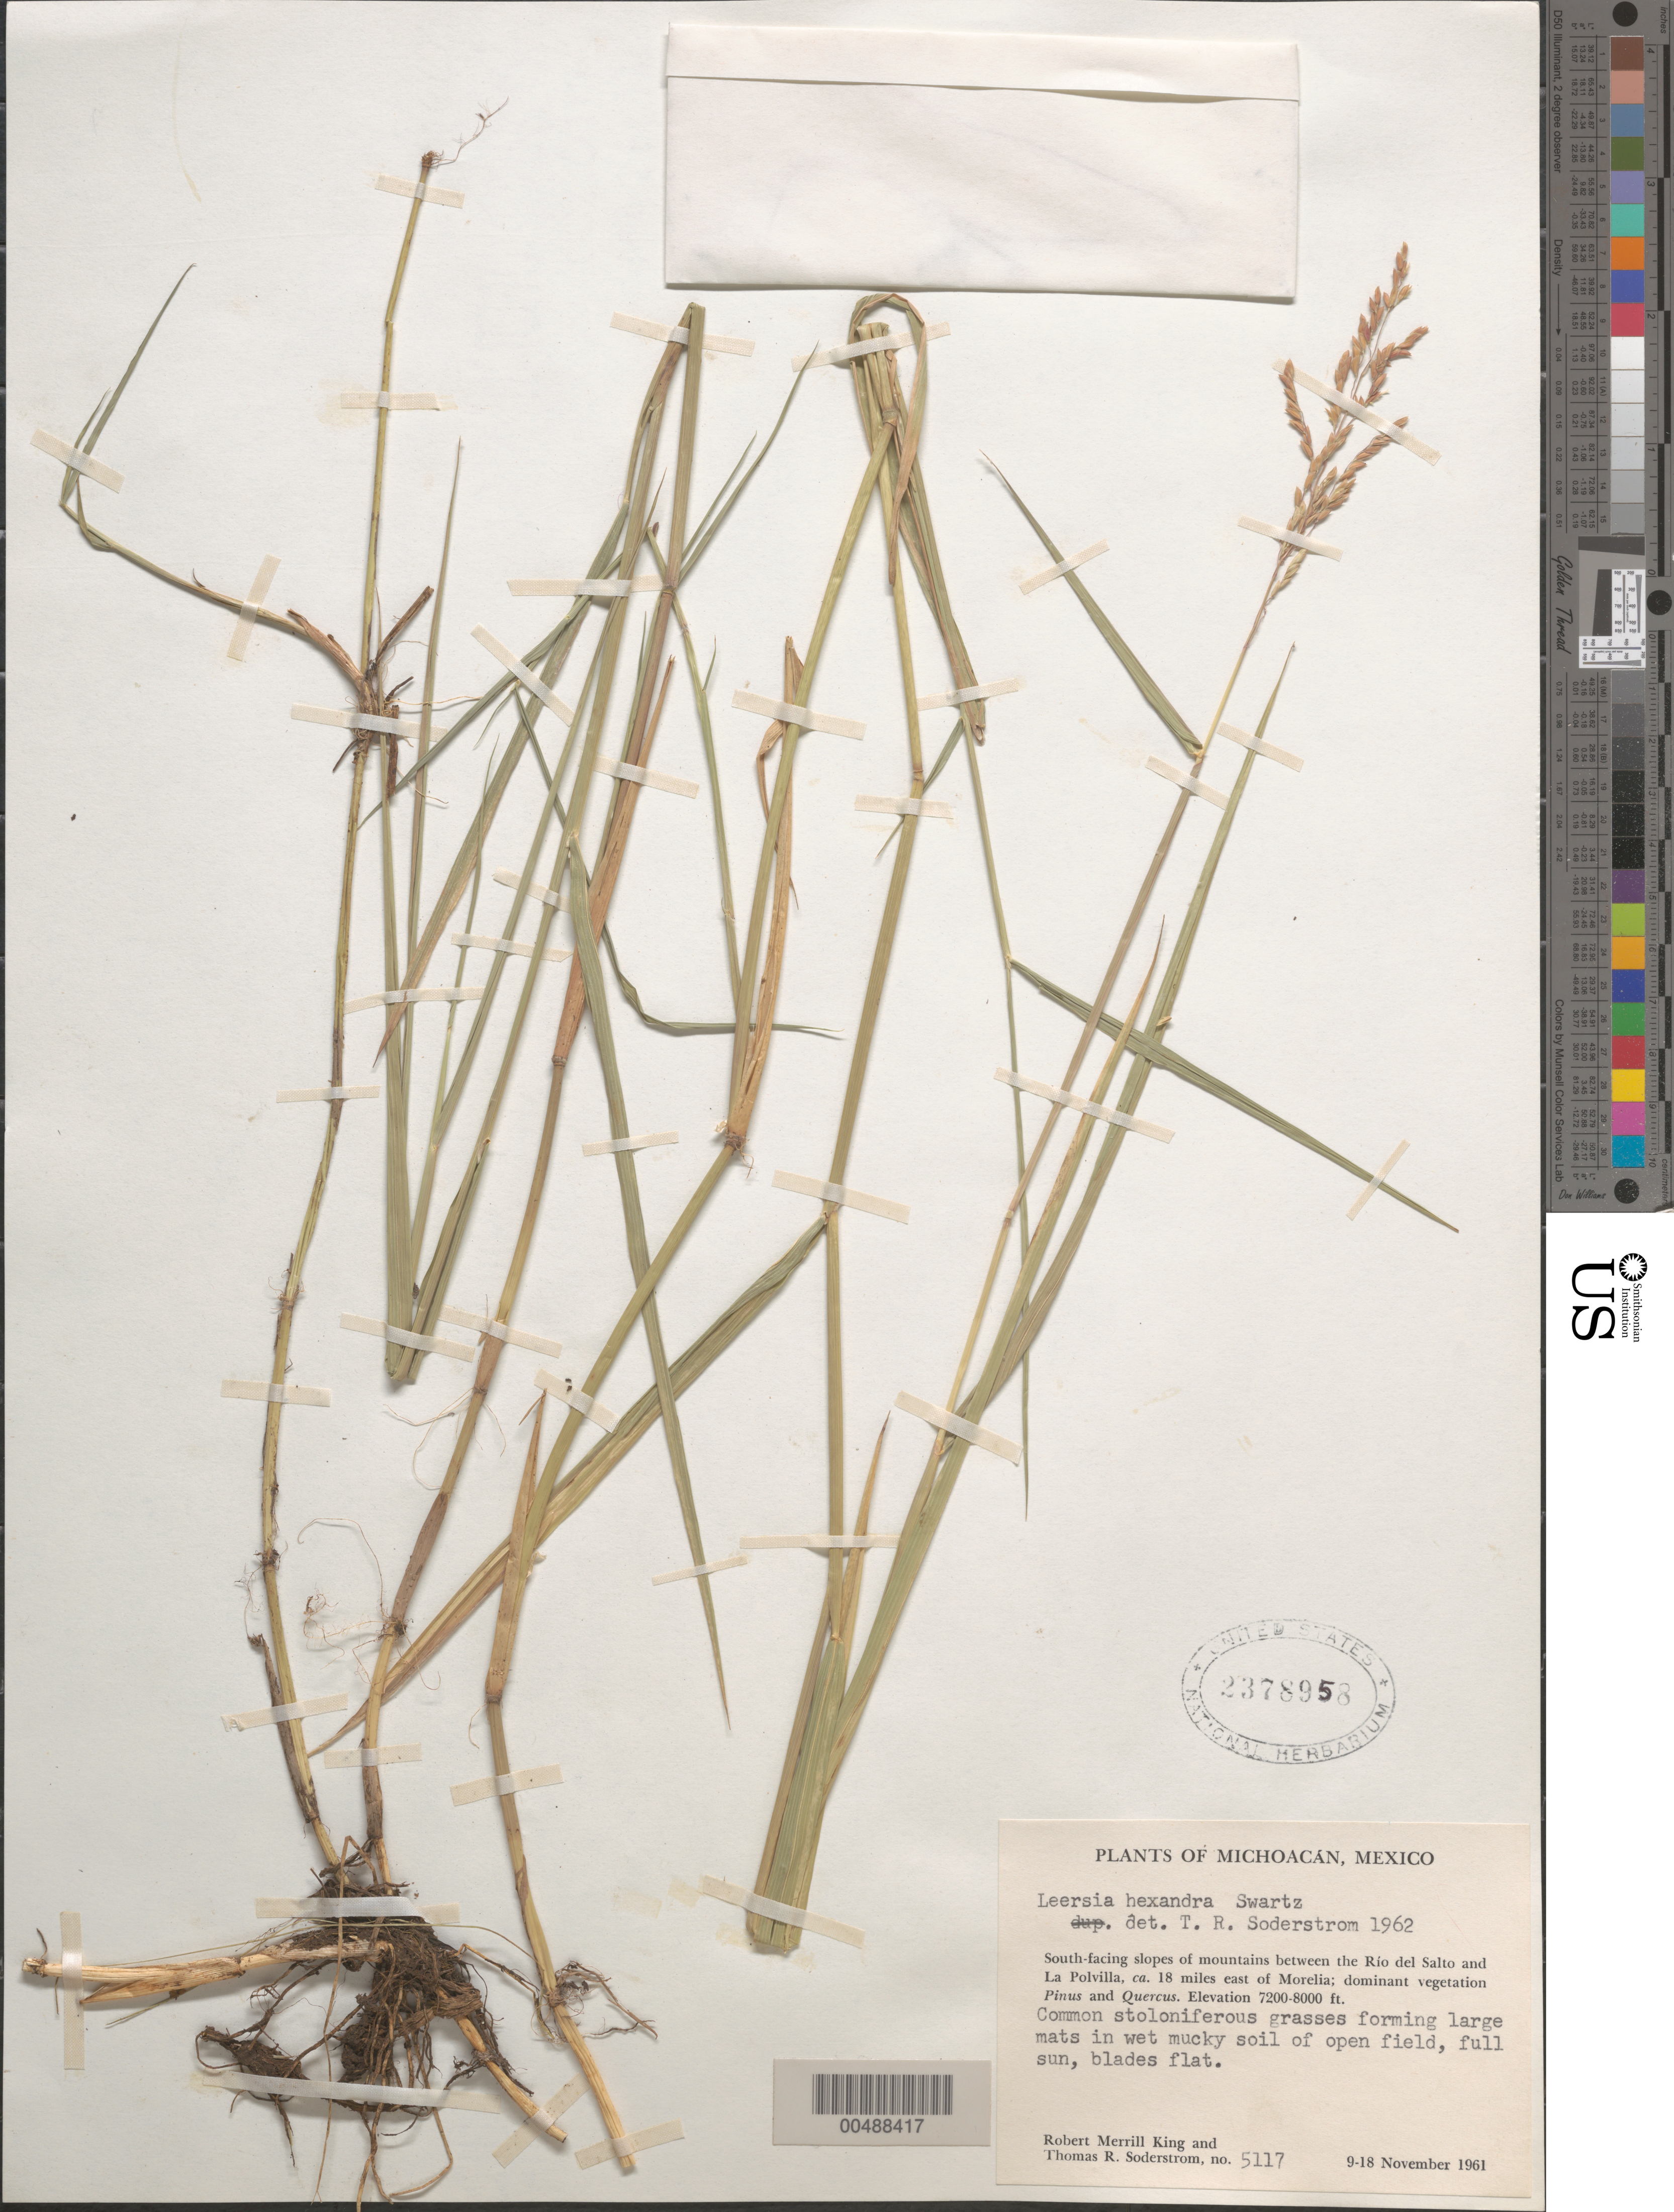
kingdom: Plantae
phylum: Tracheophyta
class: Liliopsida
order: Poales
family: Poaceae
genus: Leersia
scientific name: Leersia hexandra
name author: Sw.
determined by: Soderstrom, T. R.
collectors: R. M. King & T. R. Soderstrom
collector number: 5117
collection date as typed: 9 Nov 1961 to 18 Nov 1961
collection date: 1961-11-09/1961-11-18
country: Mexico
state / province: Michoacán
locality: S-facing slopes of mts between the R¡o del Salto & La Polvilla, ca 18 mi E of Morelia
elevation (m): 2195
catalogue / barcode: US 2378958